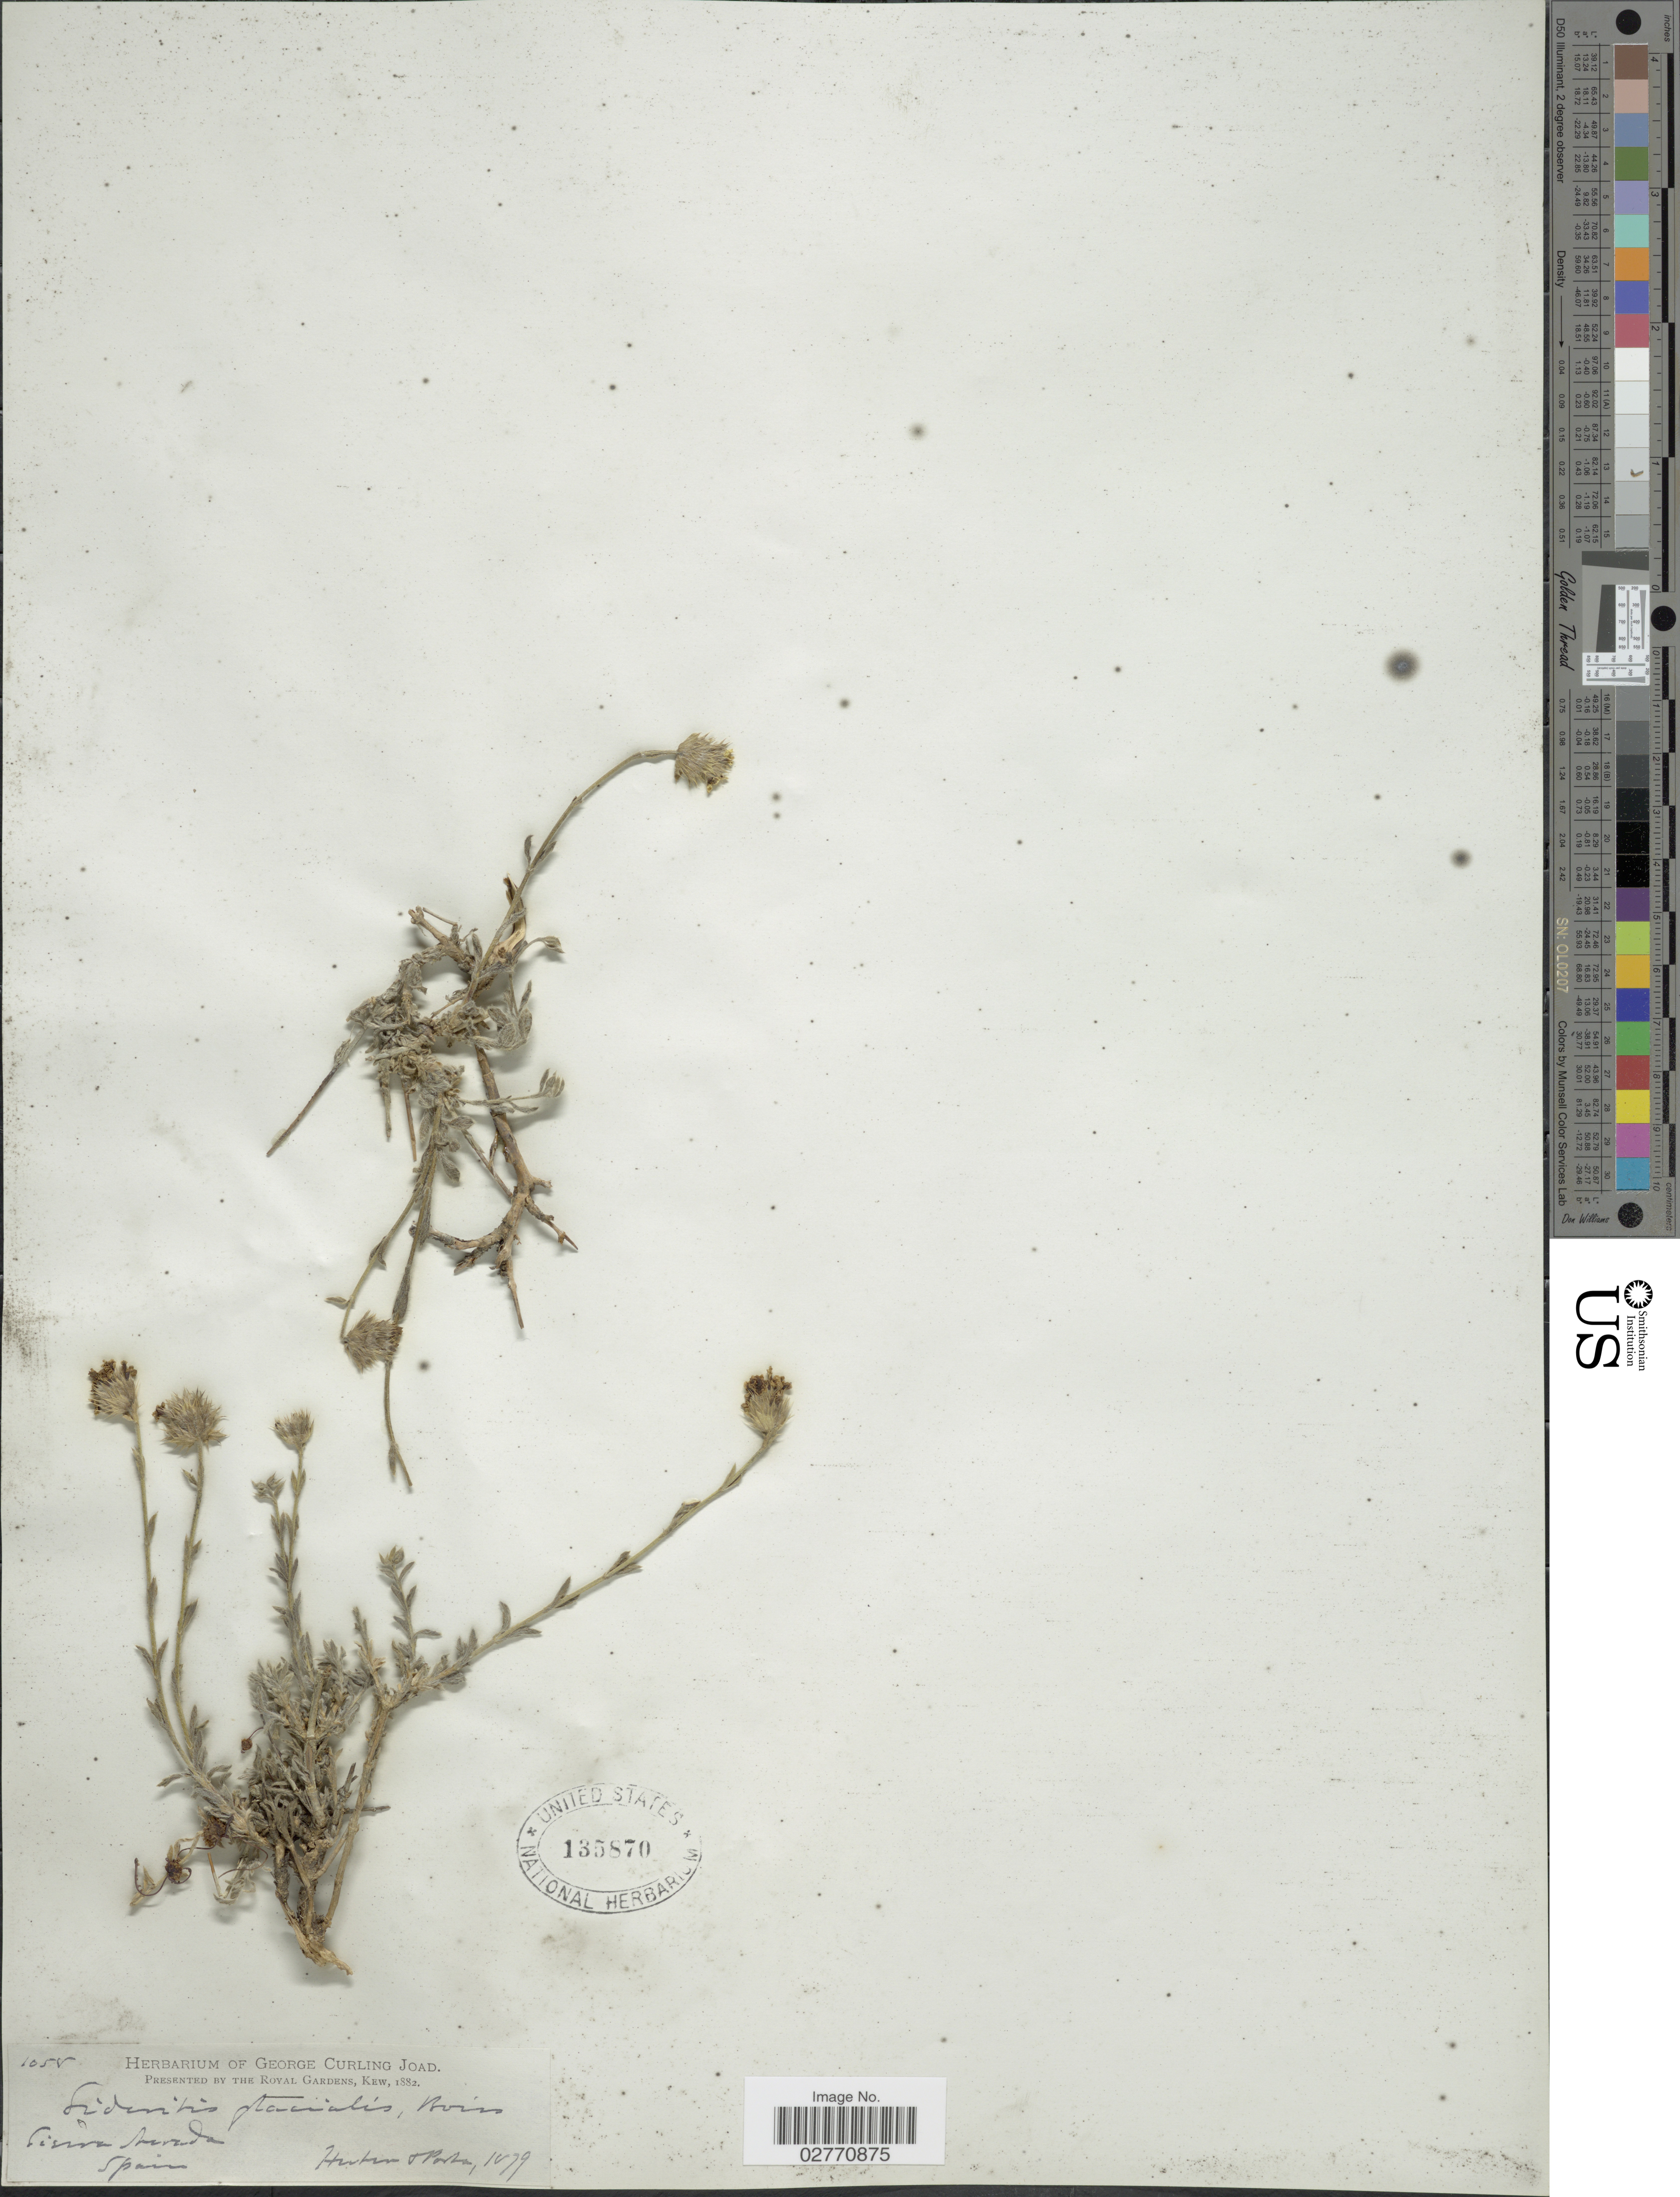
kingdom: Plantae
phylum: Tracheophyta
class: Magnoliopsida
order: Lamiales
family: Lamiaceae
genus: Sideritis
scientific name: Sideritis glacialis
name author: Boiss.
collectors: -. Huter & -- Porta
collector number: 1079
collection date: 1879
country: Spain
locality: Sierra Nevada.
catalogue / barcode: US 135870